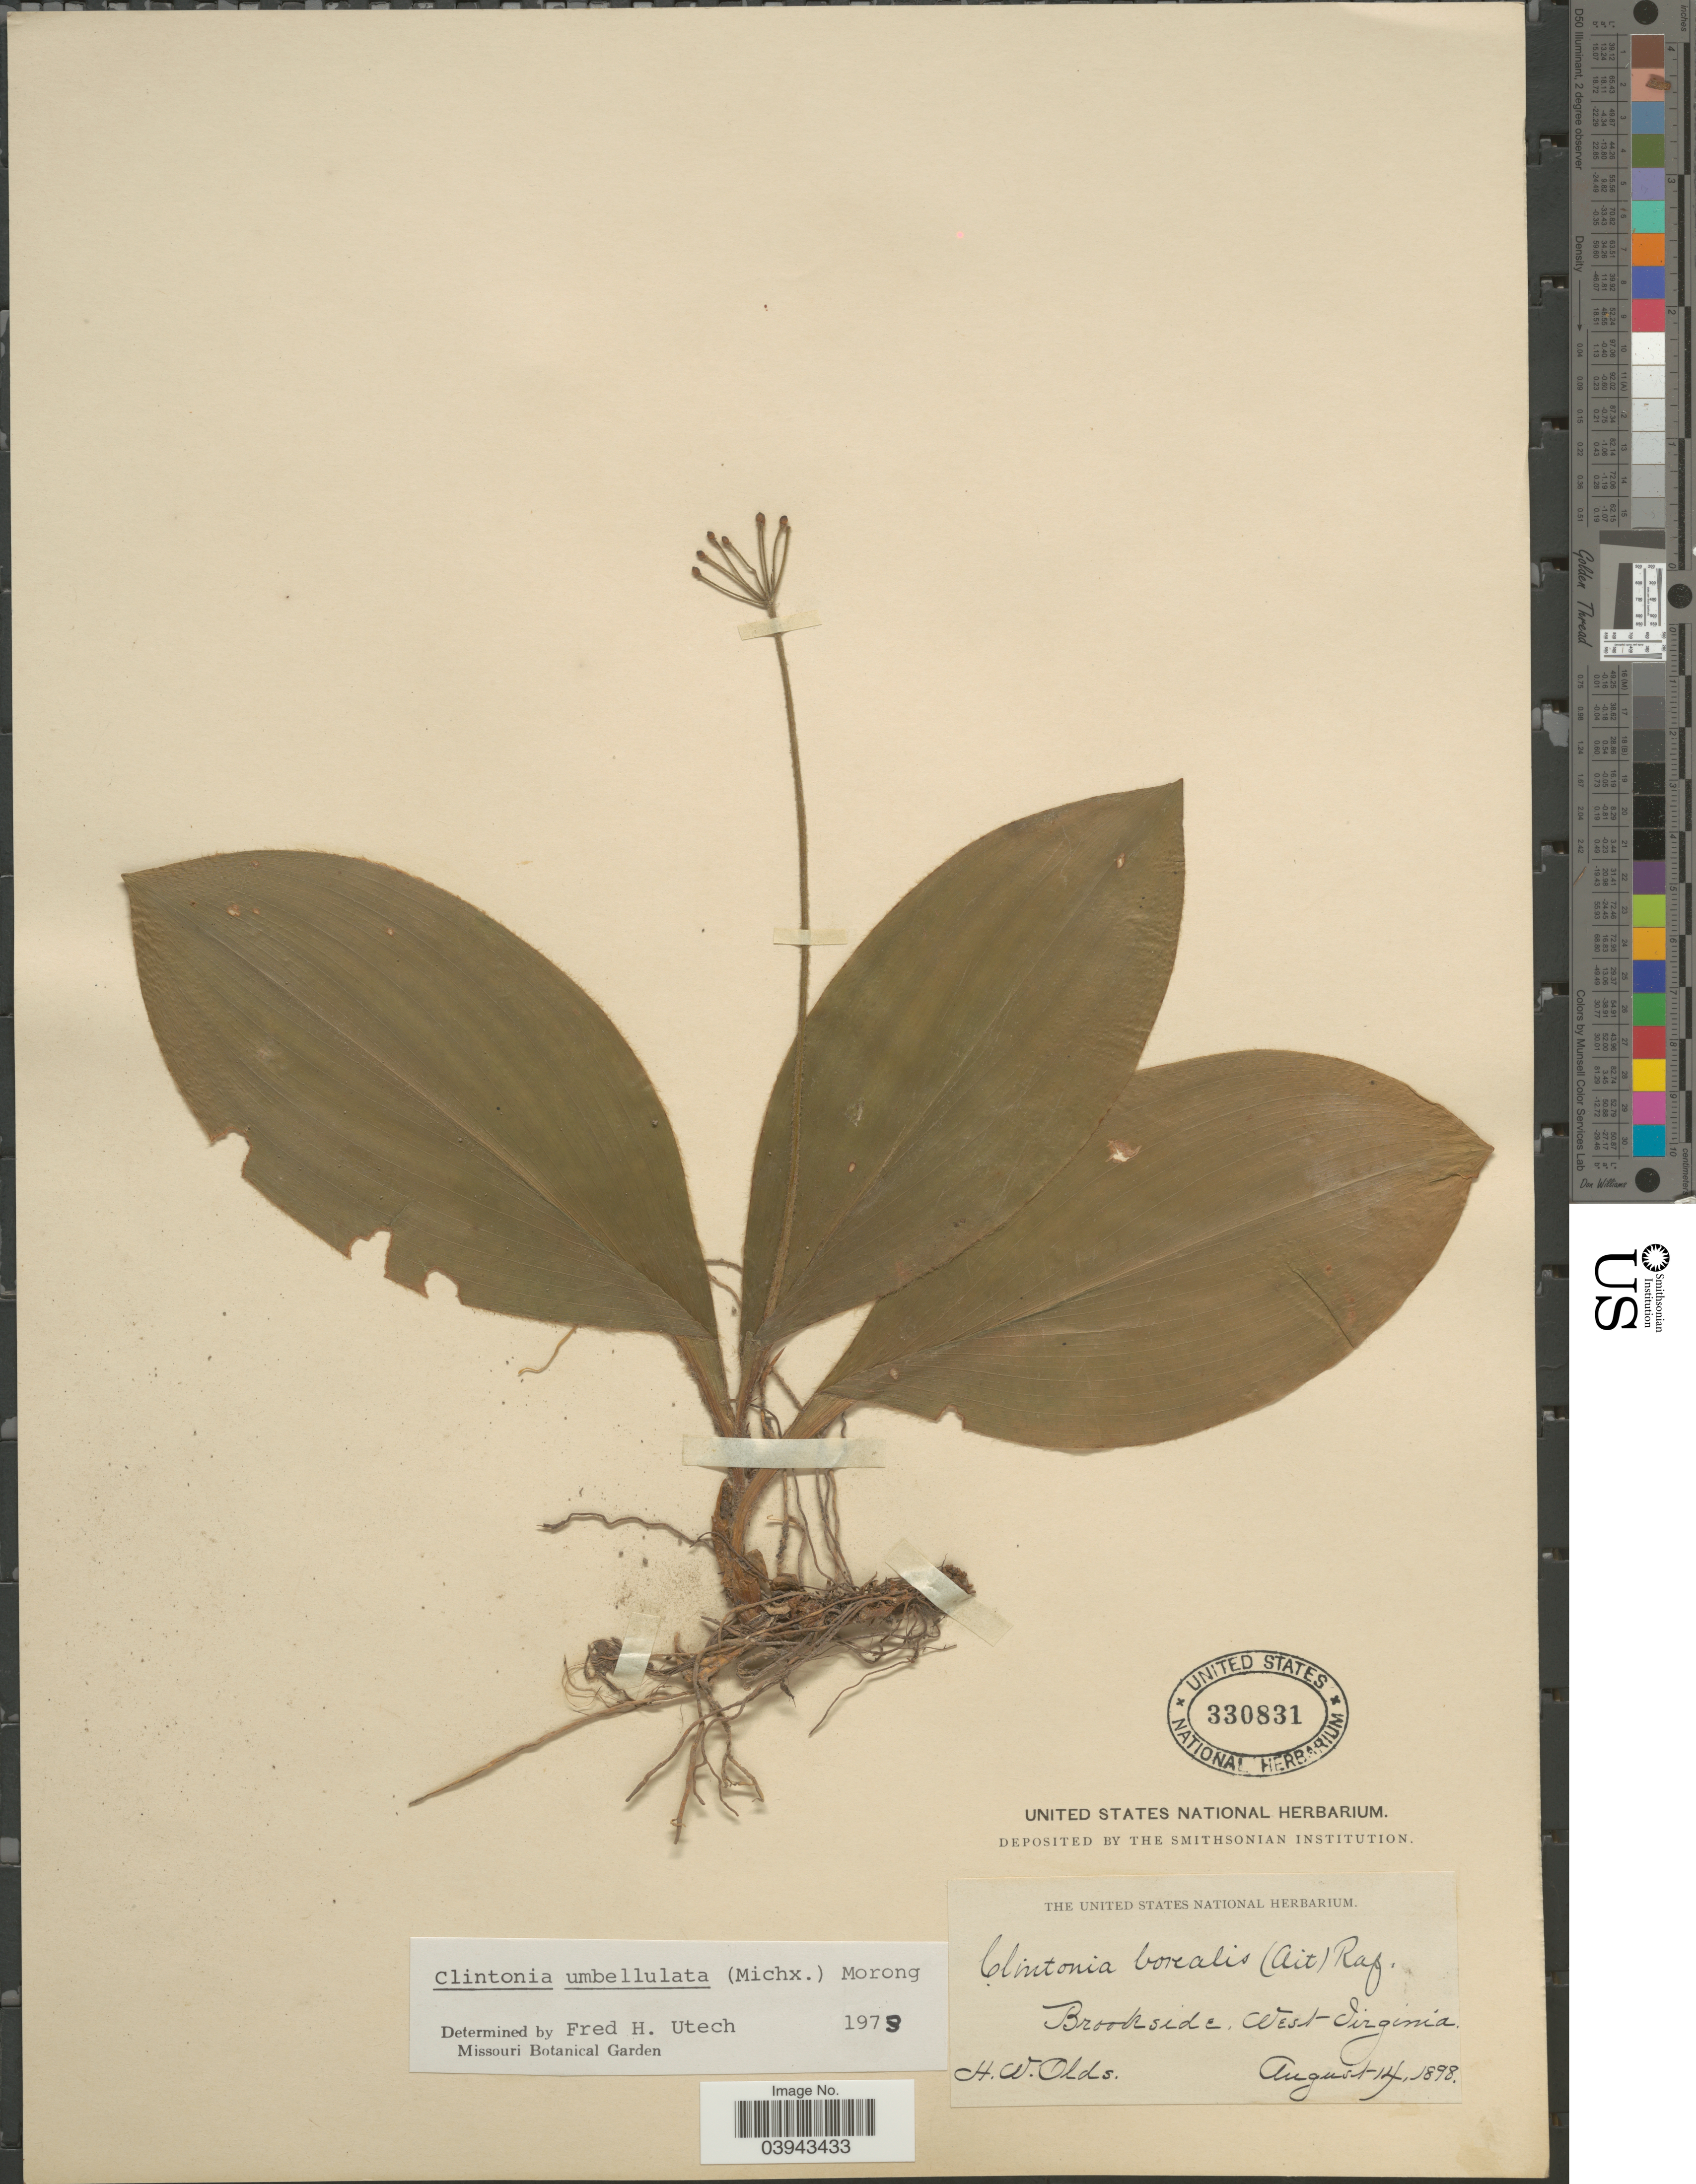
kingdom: Plantae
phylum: Tracheophyta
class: Liliopsida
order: Liliales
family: Liliaceae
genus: Clintonia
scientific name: Clintonia umbellulata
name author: (Michx.) Morong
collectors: H. W. Olds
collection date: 1898-08-14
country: United States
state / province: West Virginia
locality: Brookside.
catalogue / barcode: US 330831